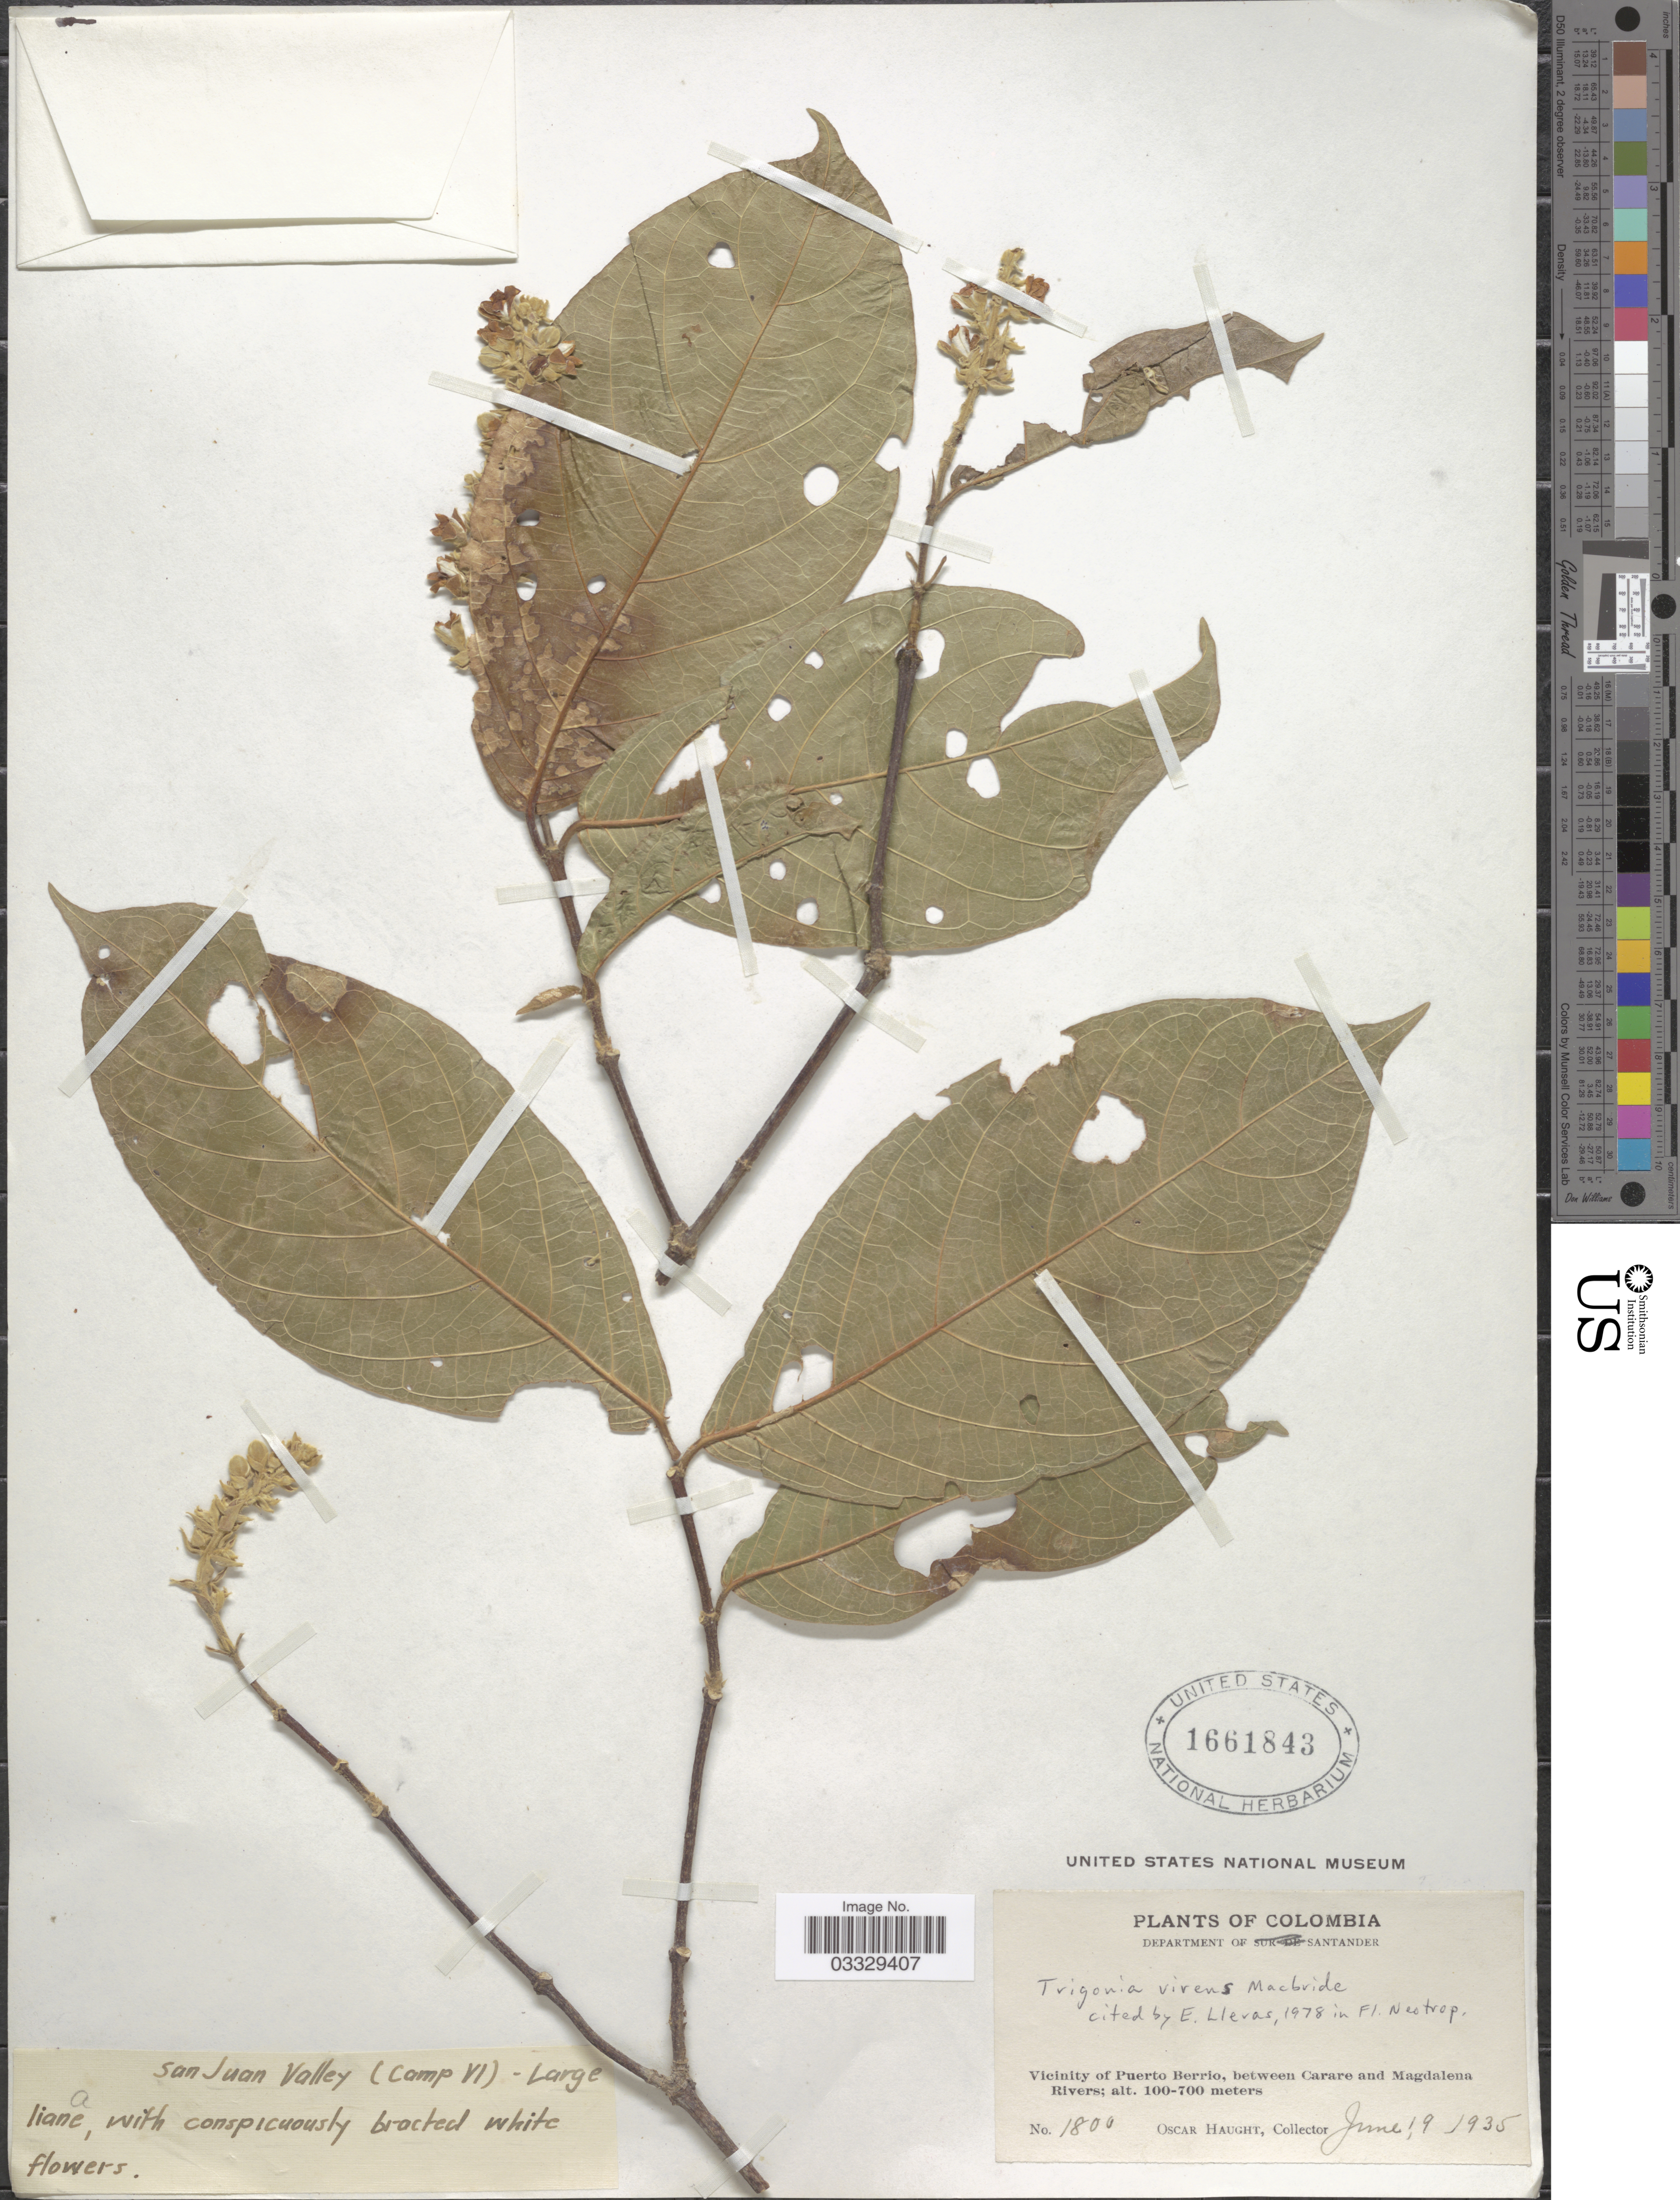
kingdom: Plantae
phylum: Tracheophyta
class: Magnoliopsida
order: Malpighiales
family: Trigoniaceae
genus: Trigonia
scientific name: Trigonia virens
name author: J.F. Macbr.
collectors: O. L. Haught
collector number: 1800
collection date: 1935-06-19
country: Colombia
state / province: Santander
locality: San Juan Valley (Camp VI). Department of Santander. Vicinity of Puerto Berrio, between Carare and Magdalena.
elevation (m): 100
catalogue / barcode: US 1661843